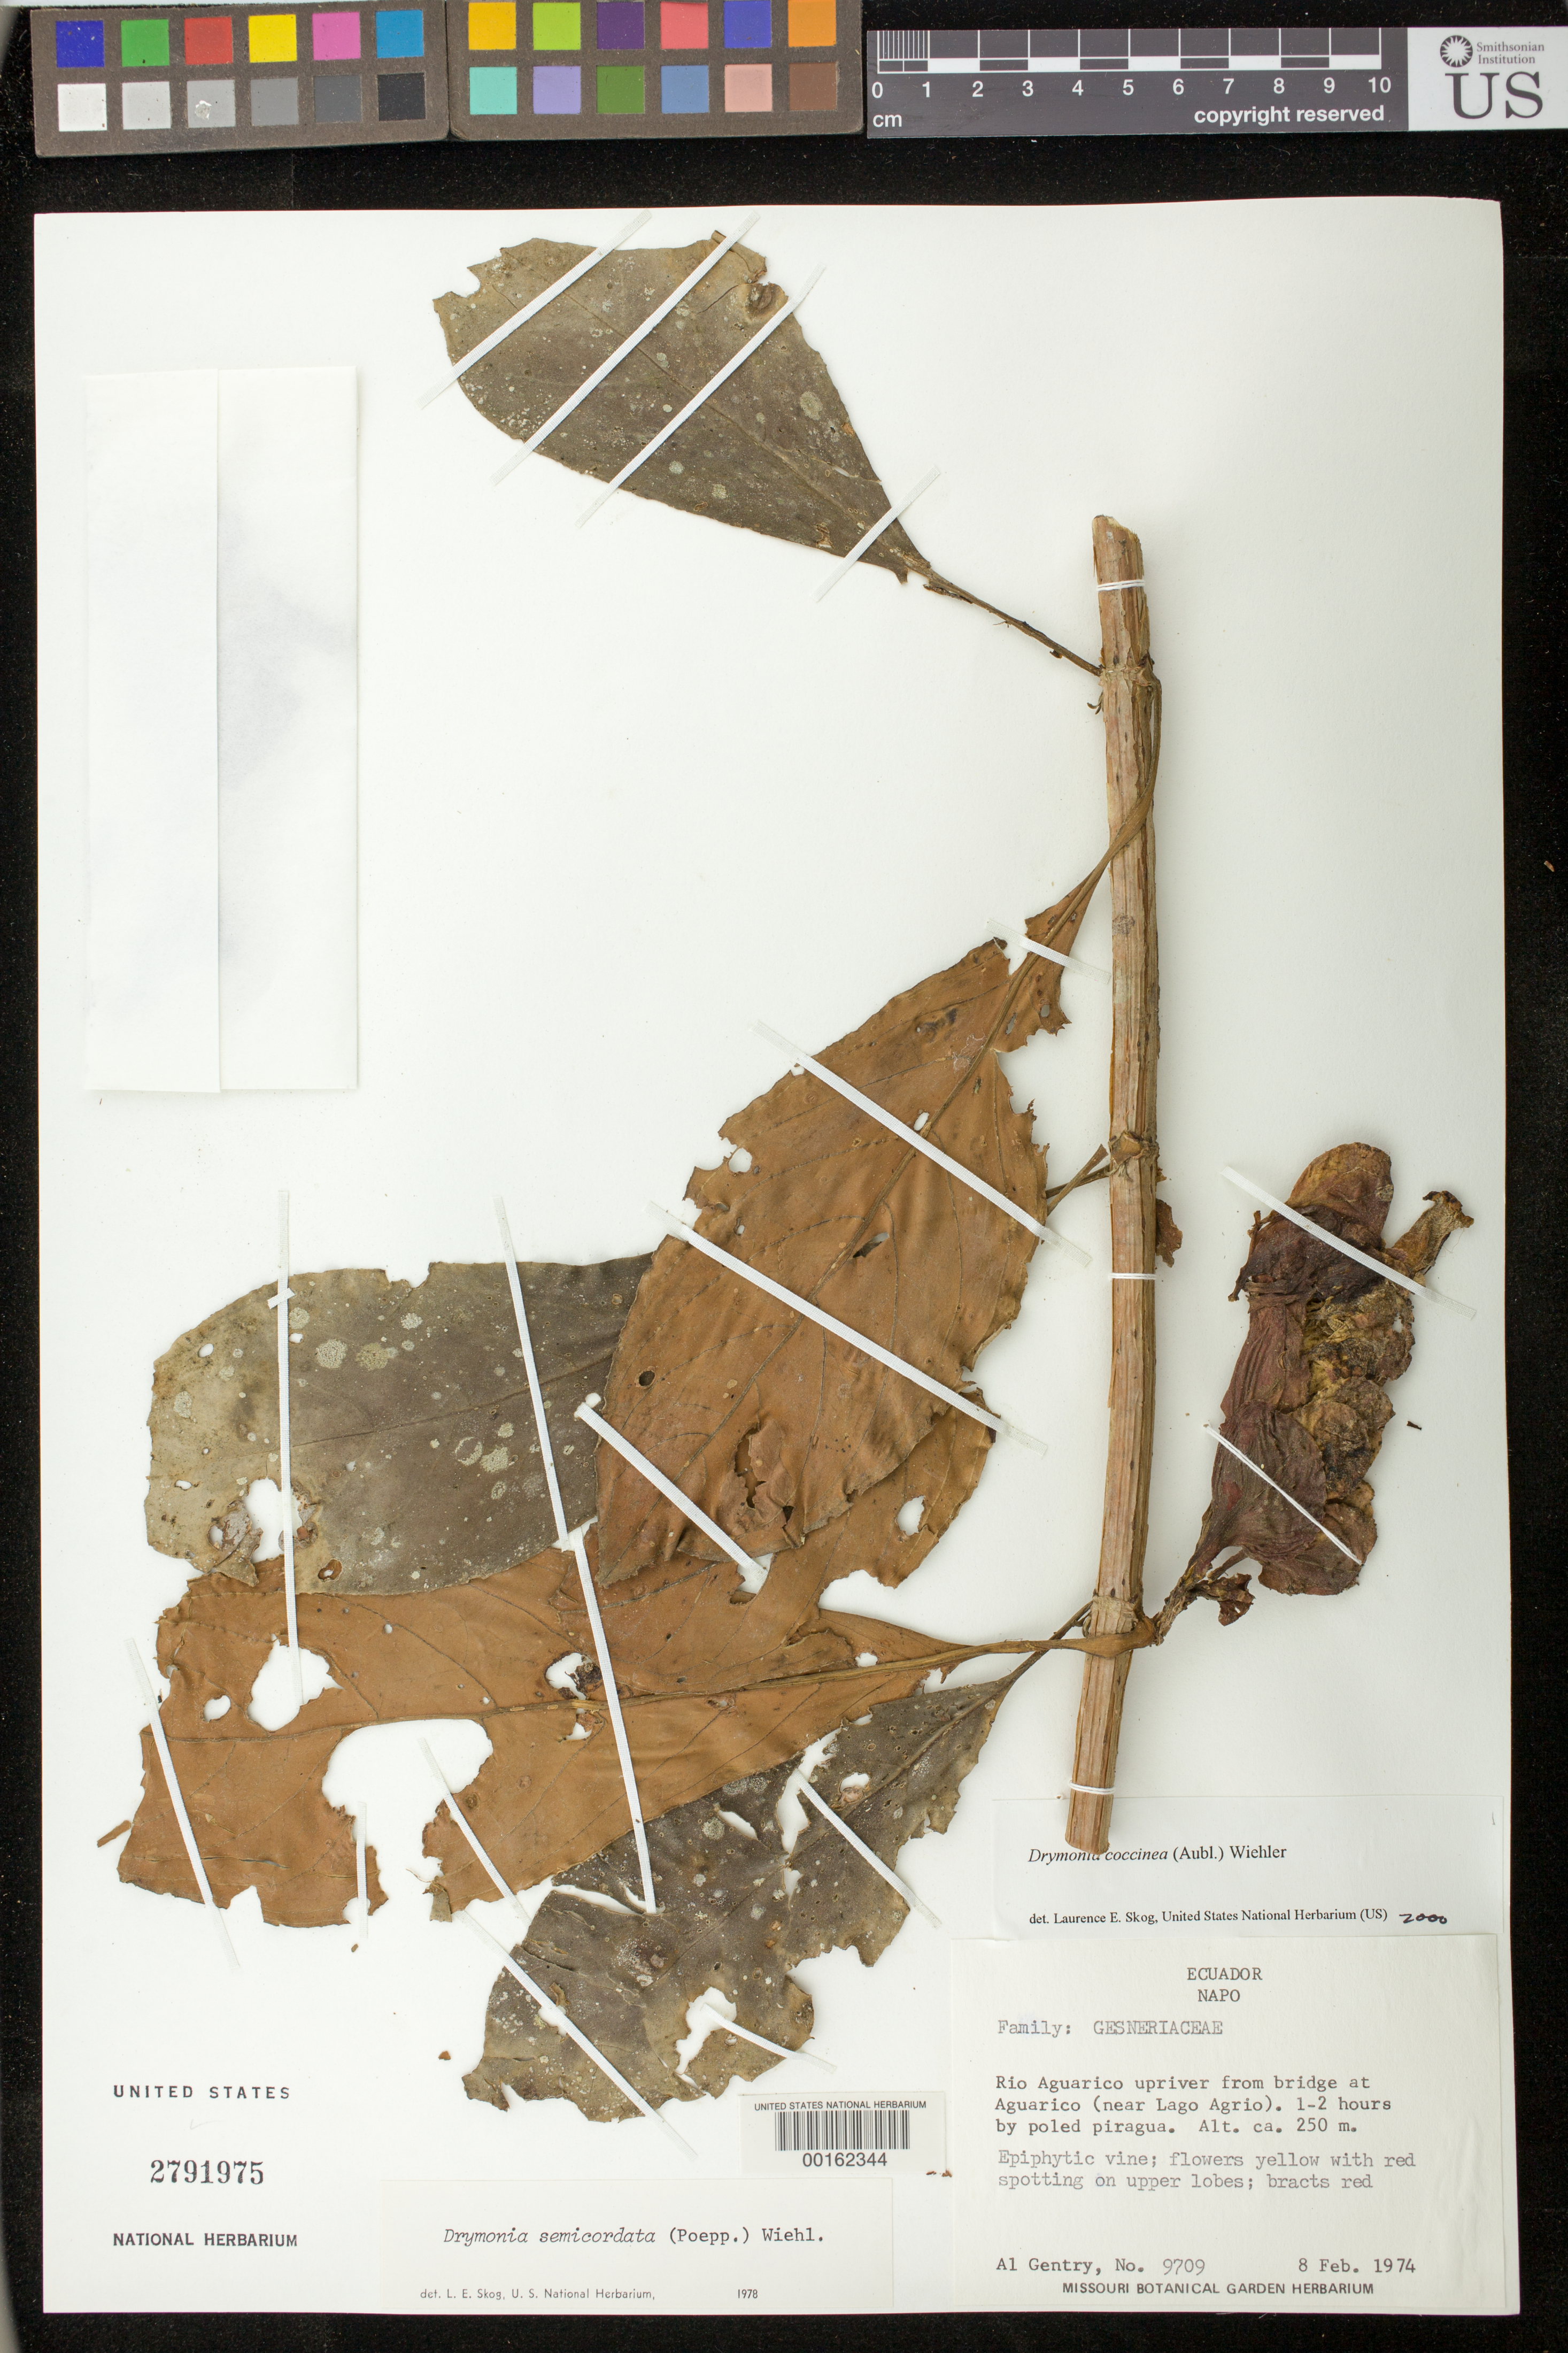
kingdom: Plantae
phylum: Tracheophyta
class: Magnoliopsida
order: Lamiales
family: Gesneriaceae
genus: Drymonia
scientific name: Drymonia coccinea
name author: (Aubl.) Wiehler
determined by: Skog, Laurence E.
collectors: A. H. Gentry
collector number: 9709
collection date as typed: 08 Feb 1974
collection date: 1974-02-08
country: Ecuador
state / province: Sucumbíos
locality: ("Napo.") Rio Aguarico upriver from bridge at Aguarico (near Lago Agrio) 1-2 hours by poled piragua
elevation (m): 250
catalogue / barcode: US 2791975